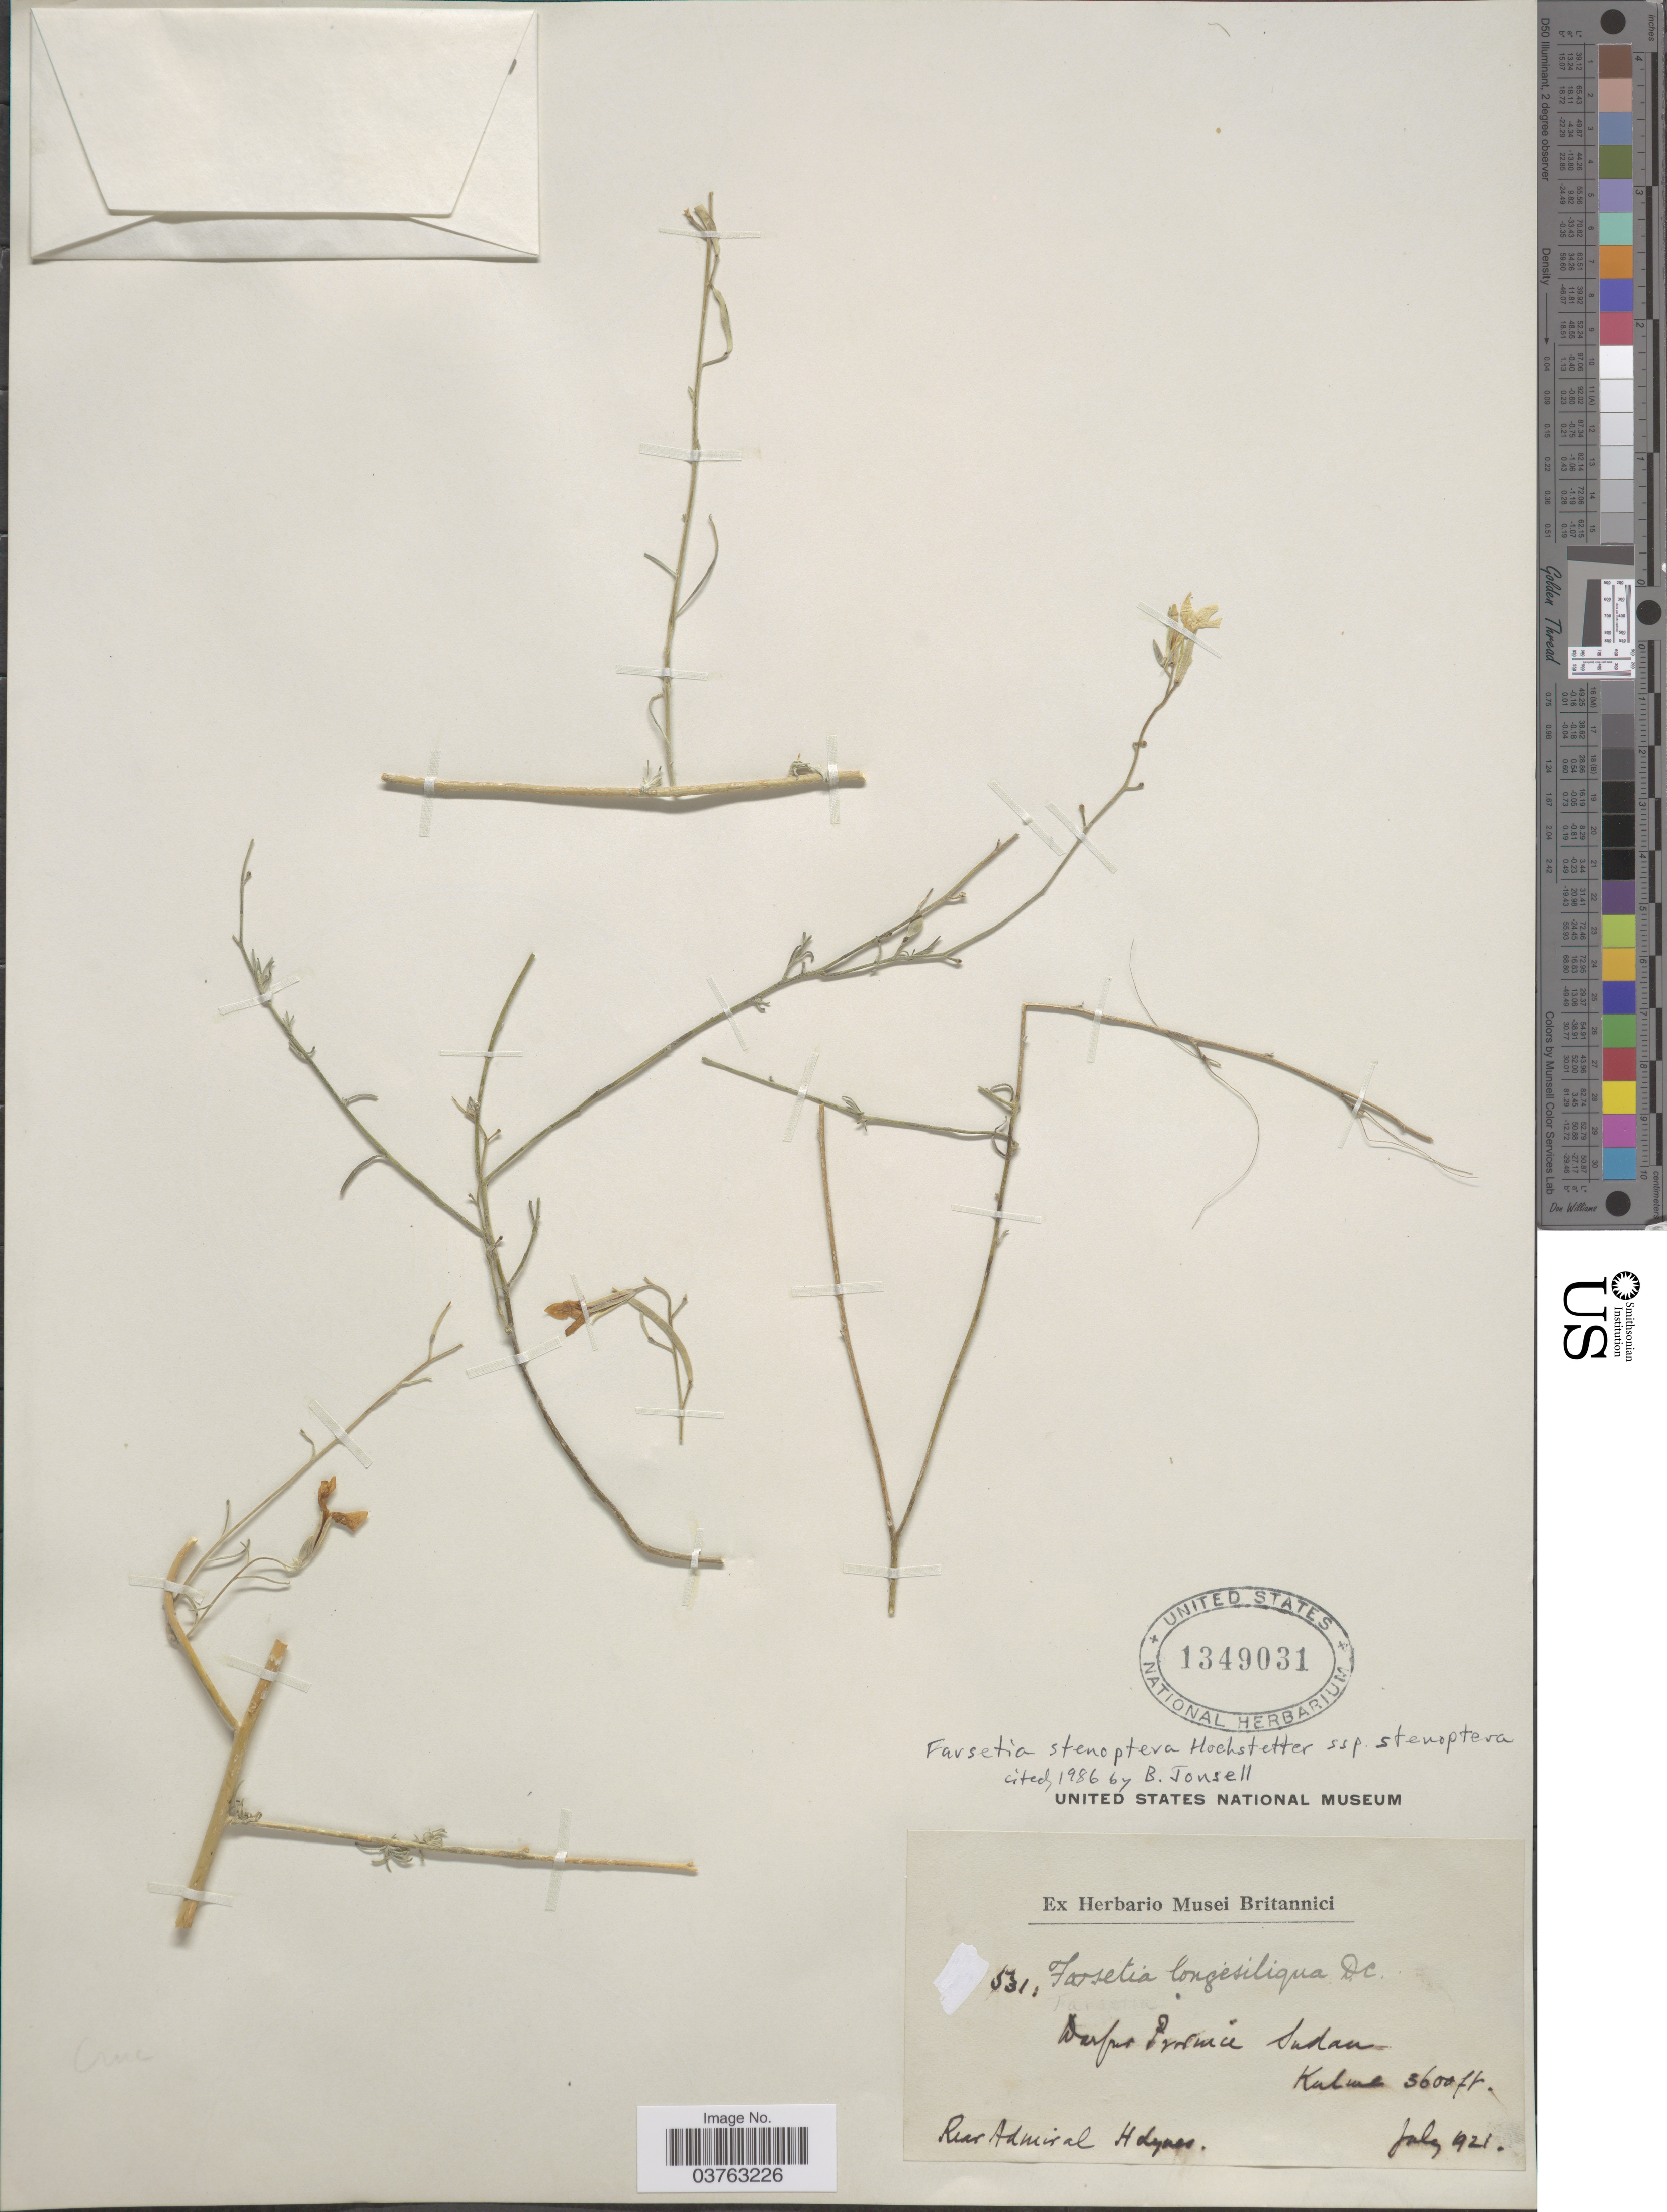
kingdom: Plantae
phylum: Tracheophyta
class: Magnoliopsida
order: Brassicales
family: Brassicaceae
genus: Farsetia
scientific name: Farsetia stenoptera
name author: Hochst.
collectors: H. Lynes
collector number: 531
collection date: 1921-07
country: Sudan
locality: Darfur Province Sudan, Kalma.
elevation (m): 1097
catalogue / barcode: US 1349031